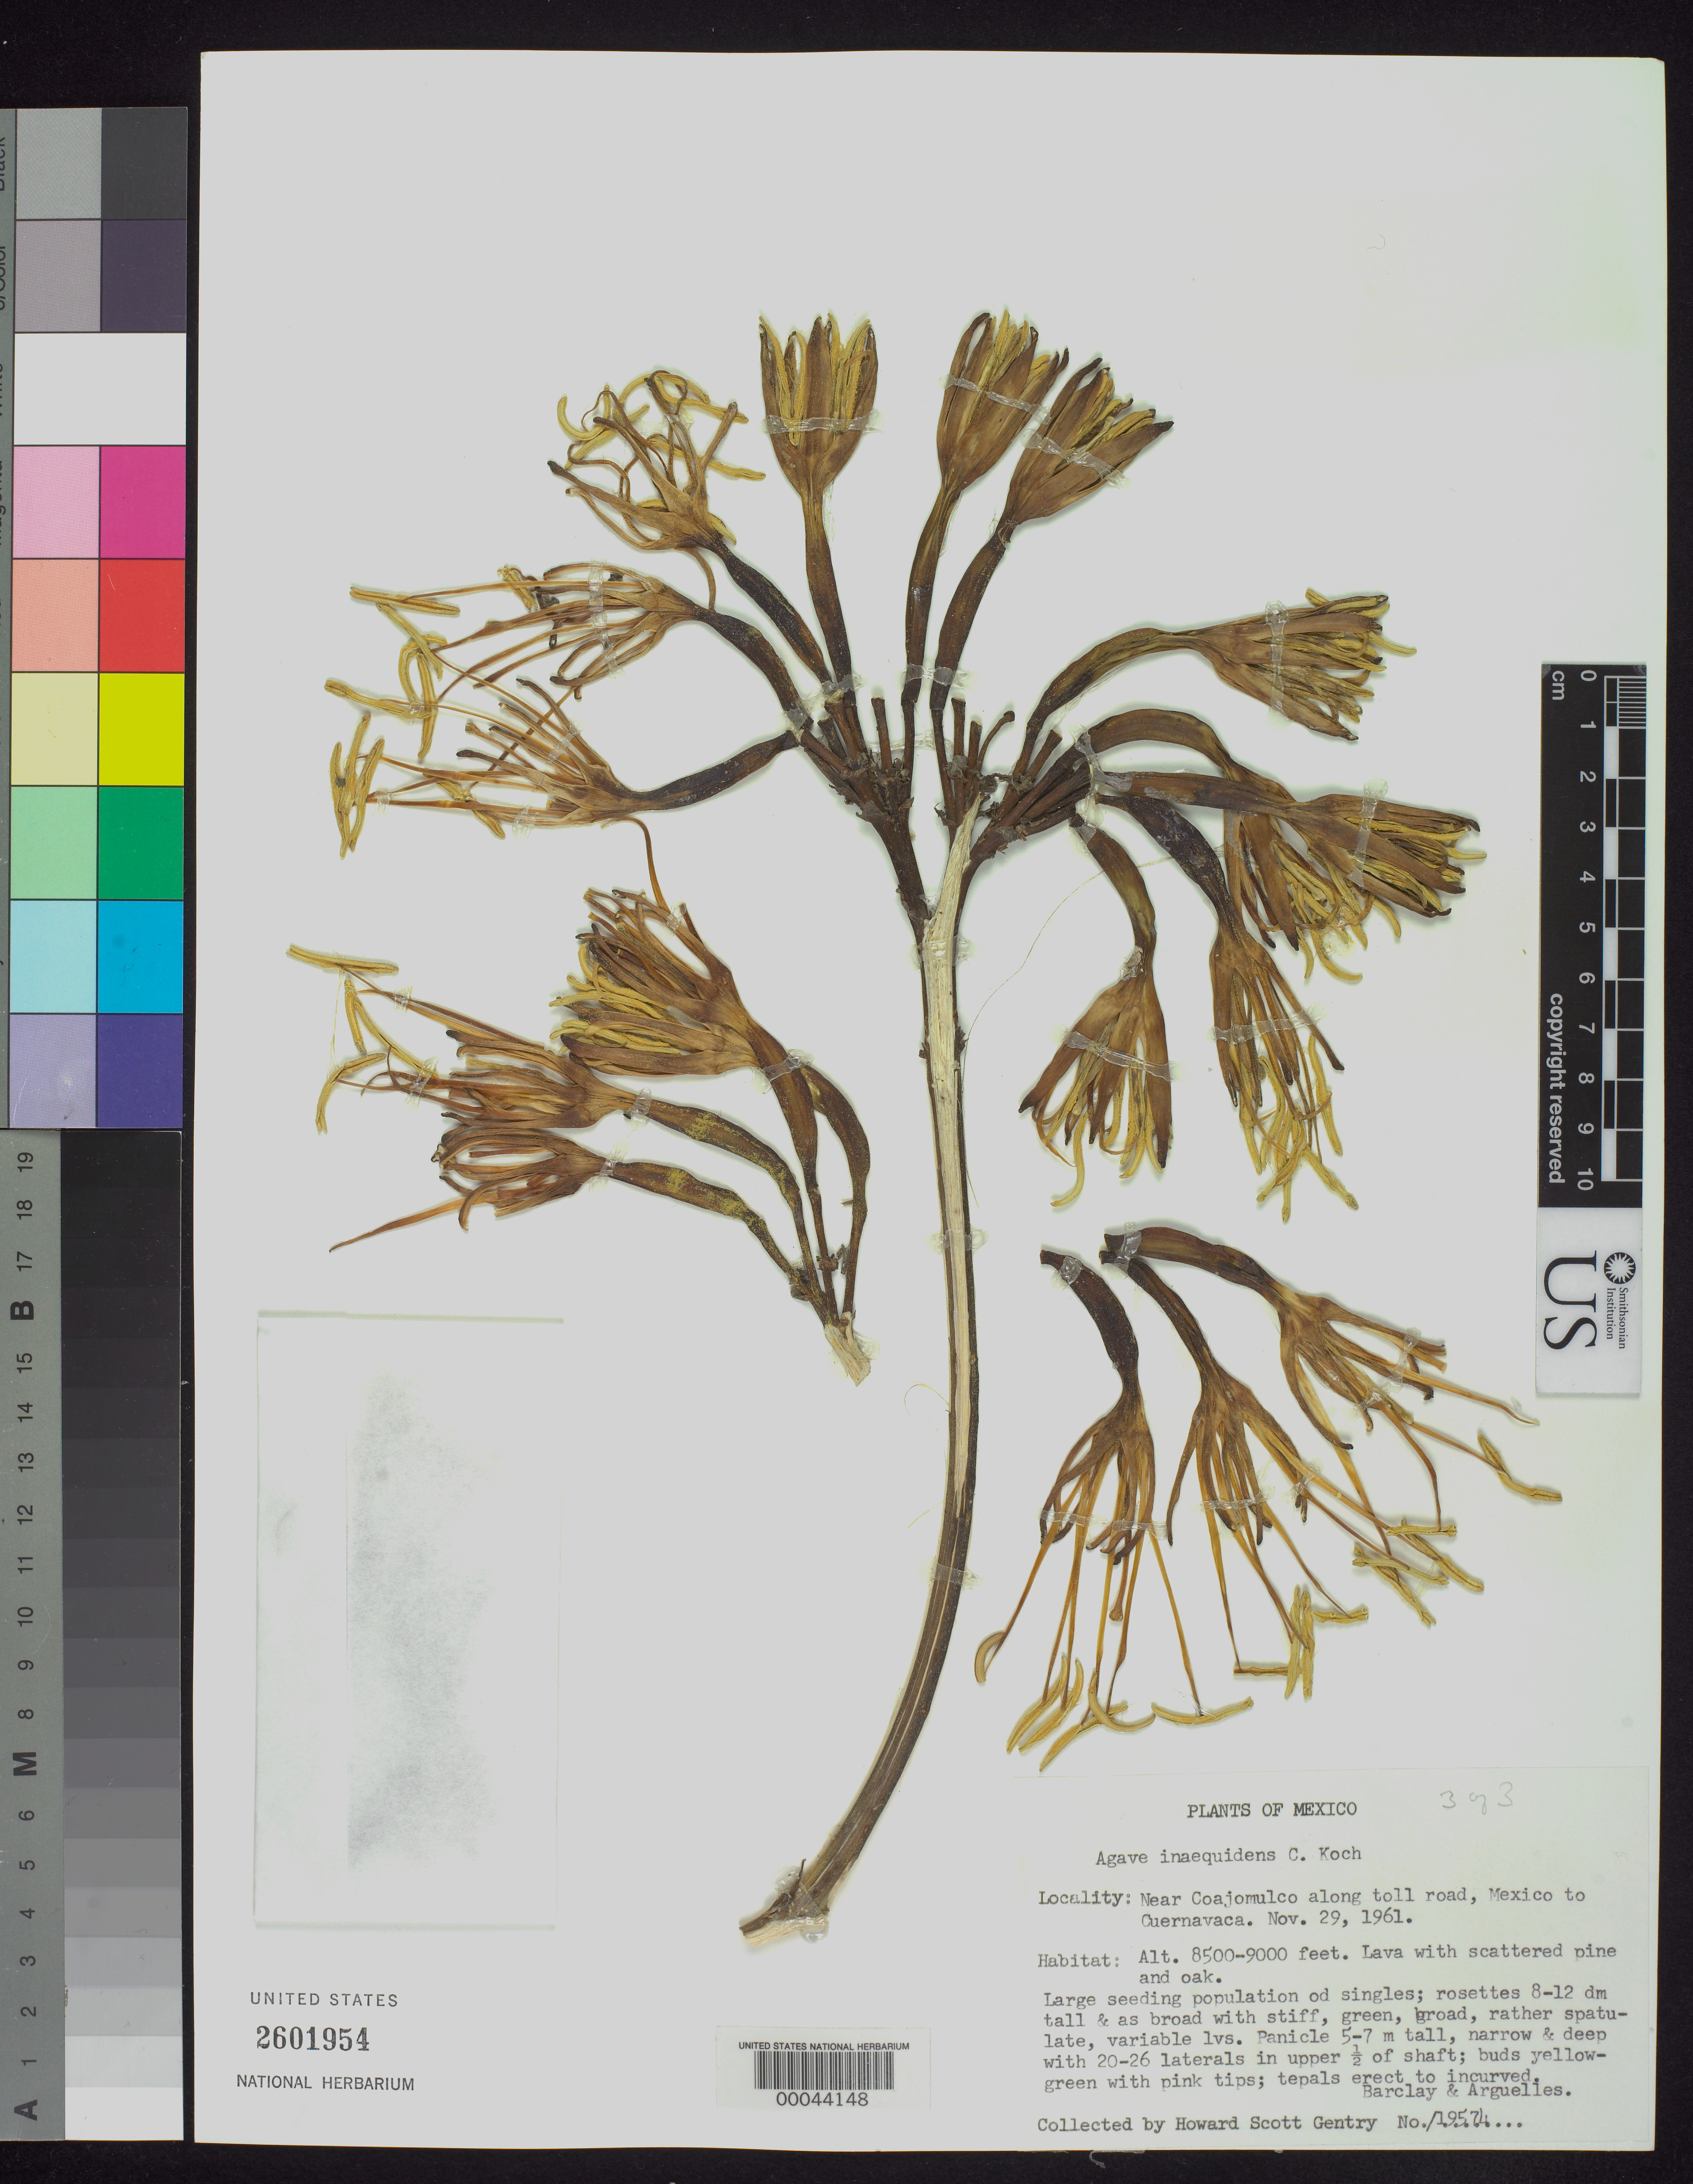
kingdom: Plantae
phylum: Tracheophyta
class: Liliopsida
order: Asparagales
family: Asparagaceae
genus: Agave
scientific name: Agave inaequidens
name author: K. Koch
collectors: H. S. Gentry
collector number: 19574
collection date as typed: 29 Nov 1961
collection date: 1961-11-29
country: Mexico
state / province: Morelos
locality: Near coajomulco along toll highway, mexico to Cuernavaca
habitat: Lava scattered with pine and oak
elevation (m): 2591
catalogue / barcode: US 2601954